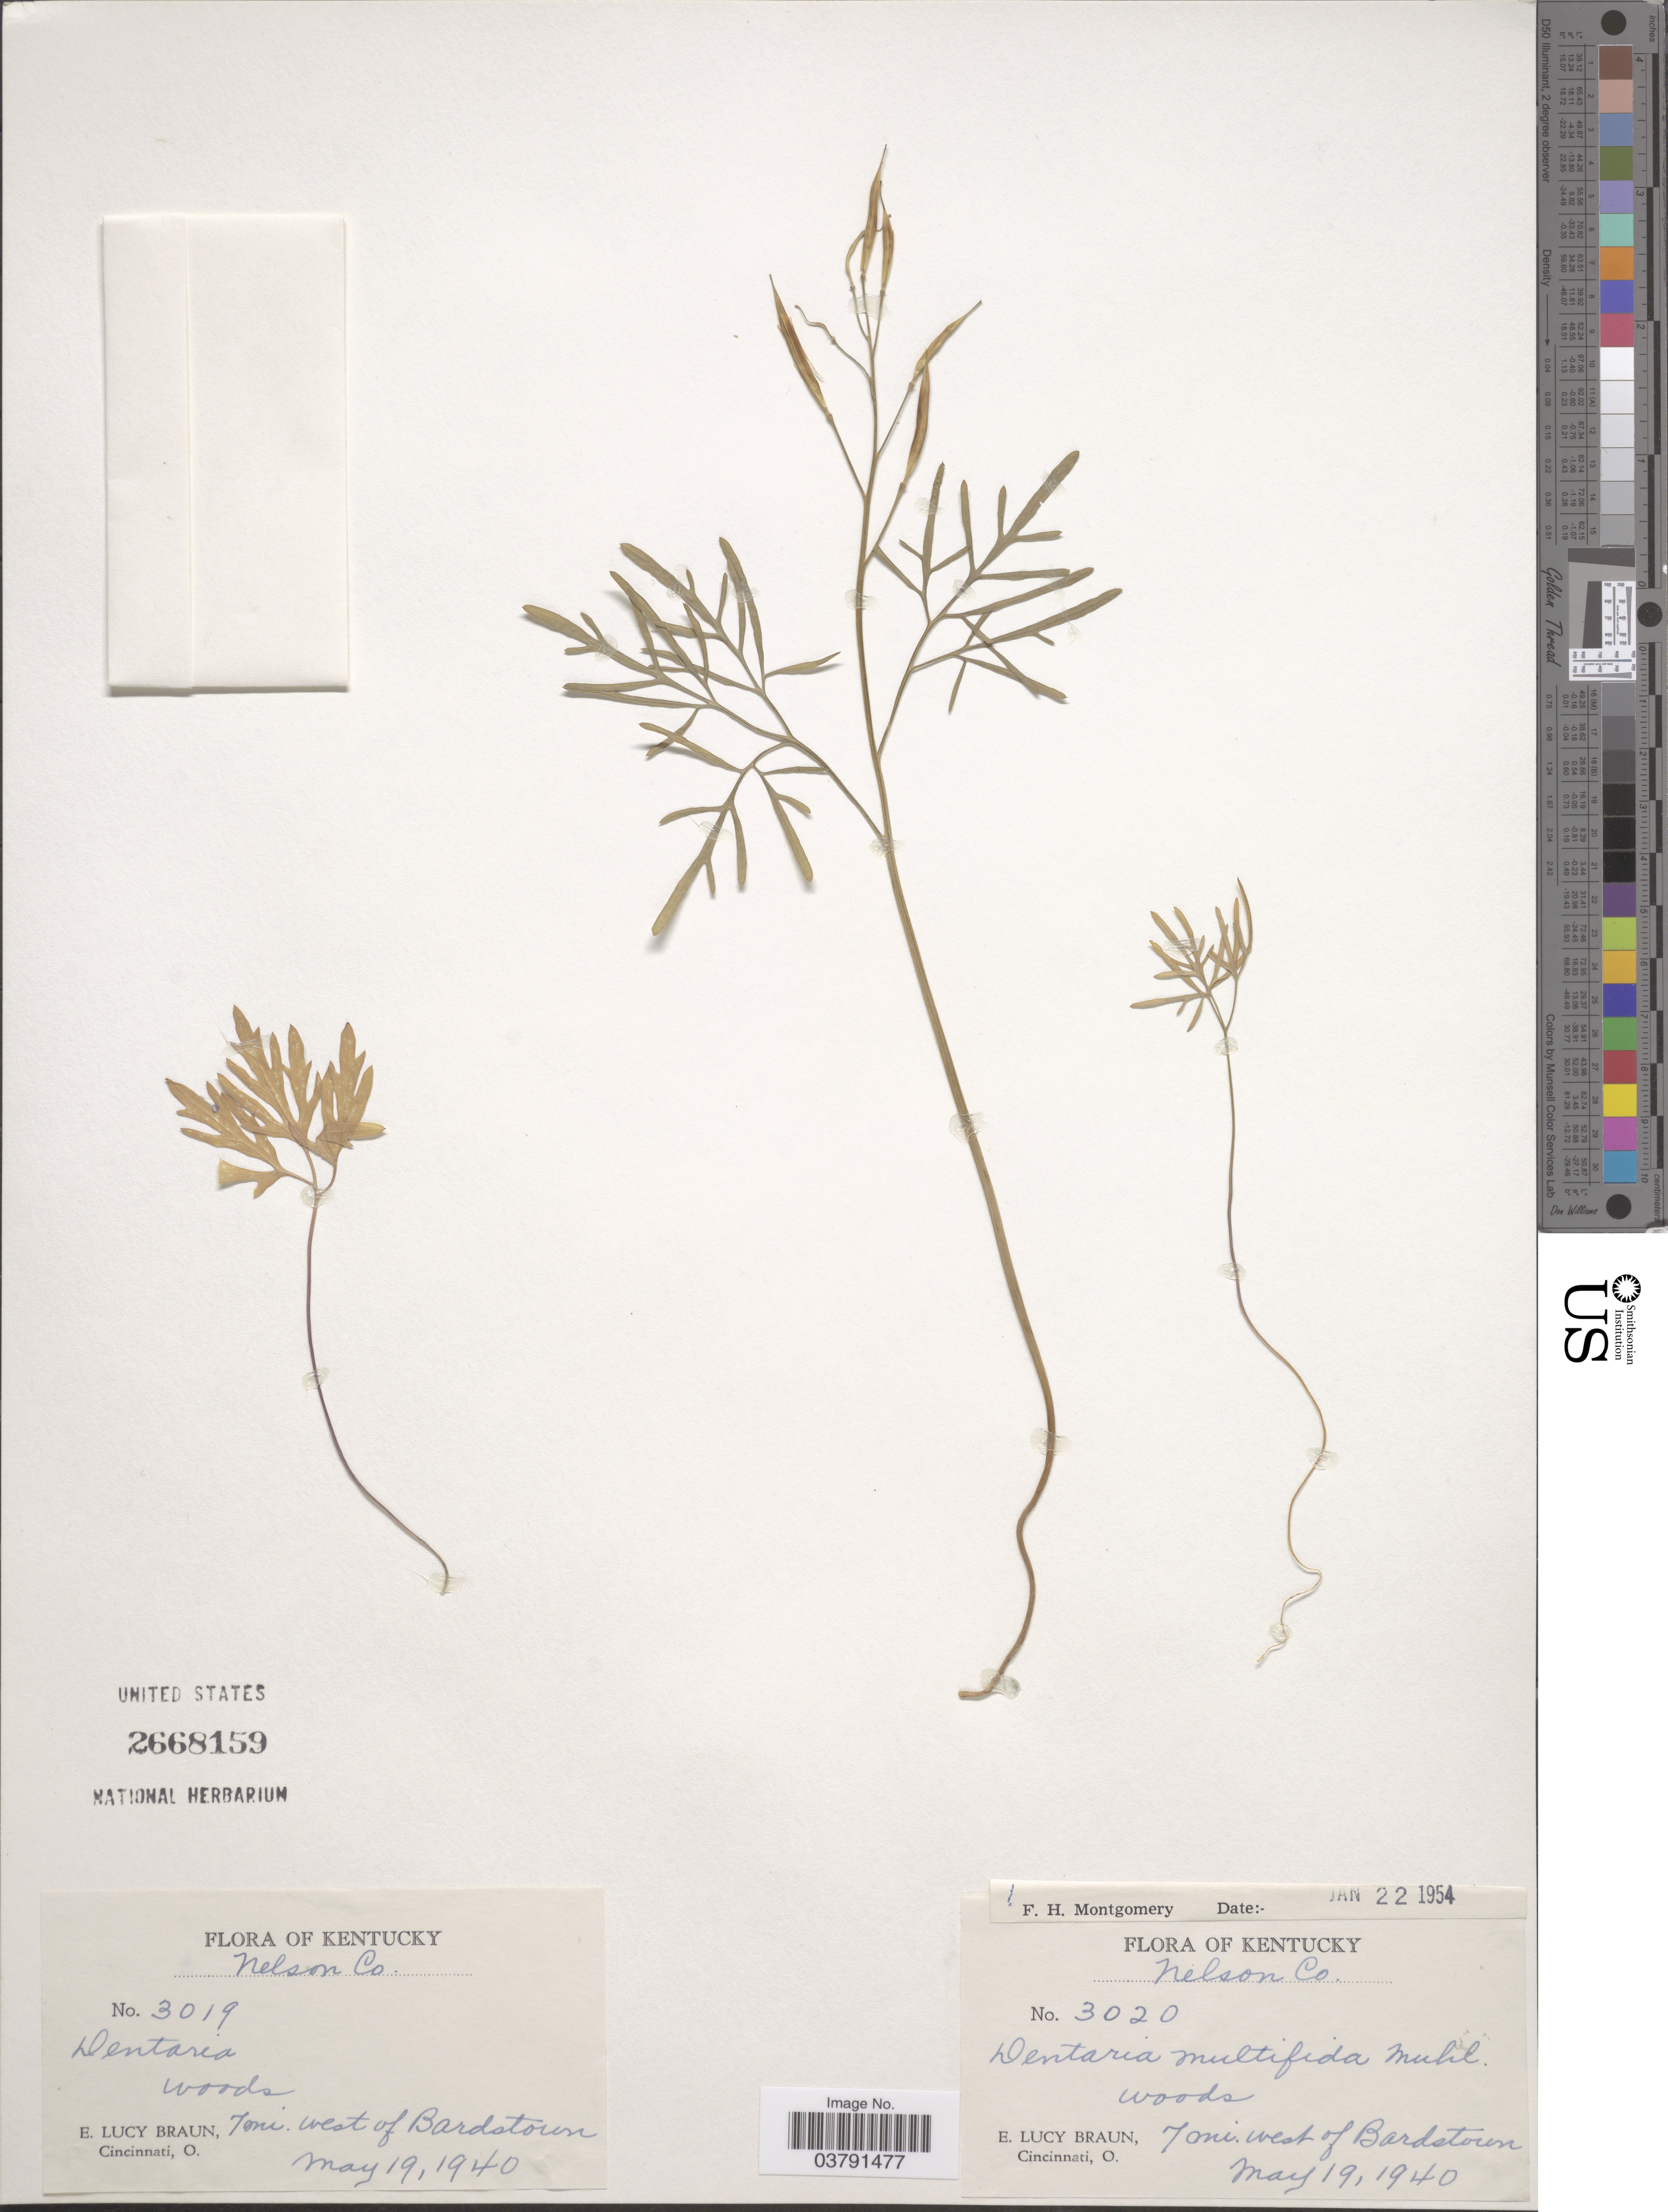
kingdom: Plantae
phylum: Tracheophyta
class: Magnoliopsida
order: Brassicales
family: Brassicaceae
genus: Dentaria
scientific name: Dentaria multifida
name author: Muhl. ex Elliott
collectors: E. L. Braun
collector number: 3020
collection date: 1940-05-19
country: United States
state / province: Kentucky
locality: Nelson Co. 7 mi. west of Bardstown.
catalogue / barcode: US 2668159-2